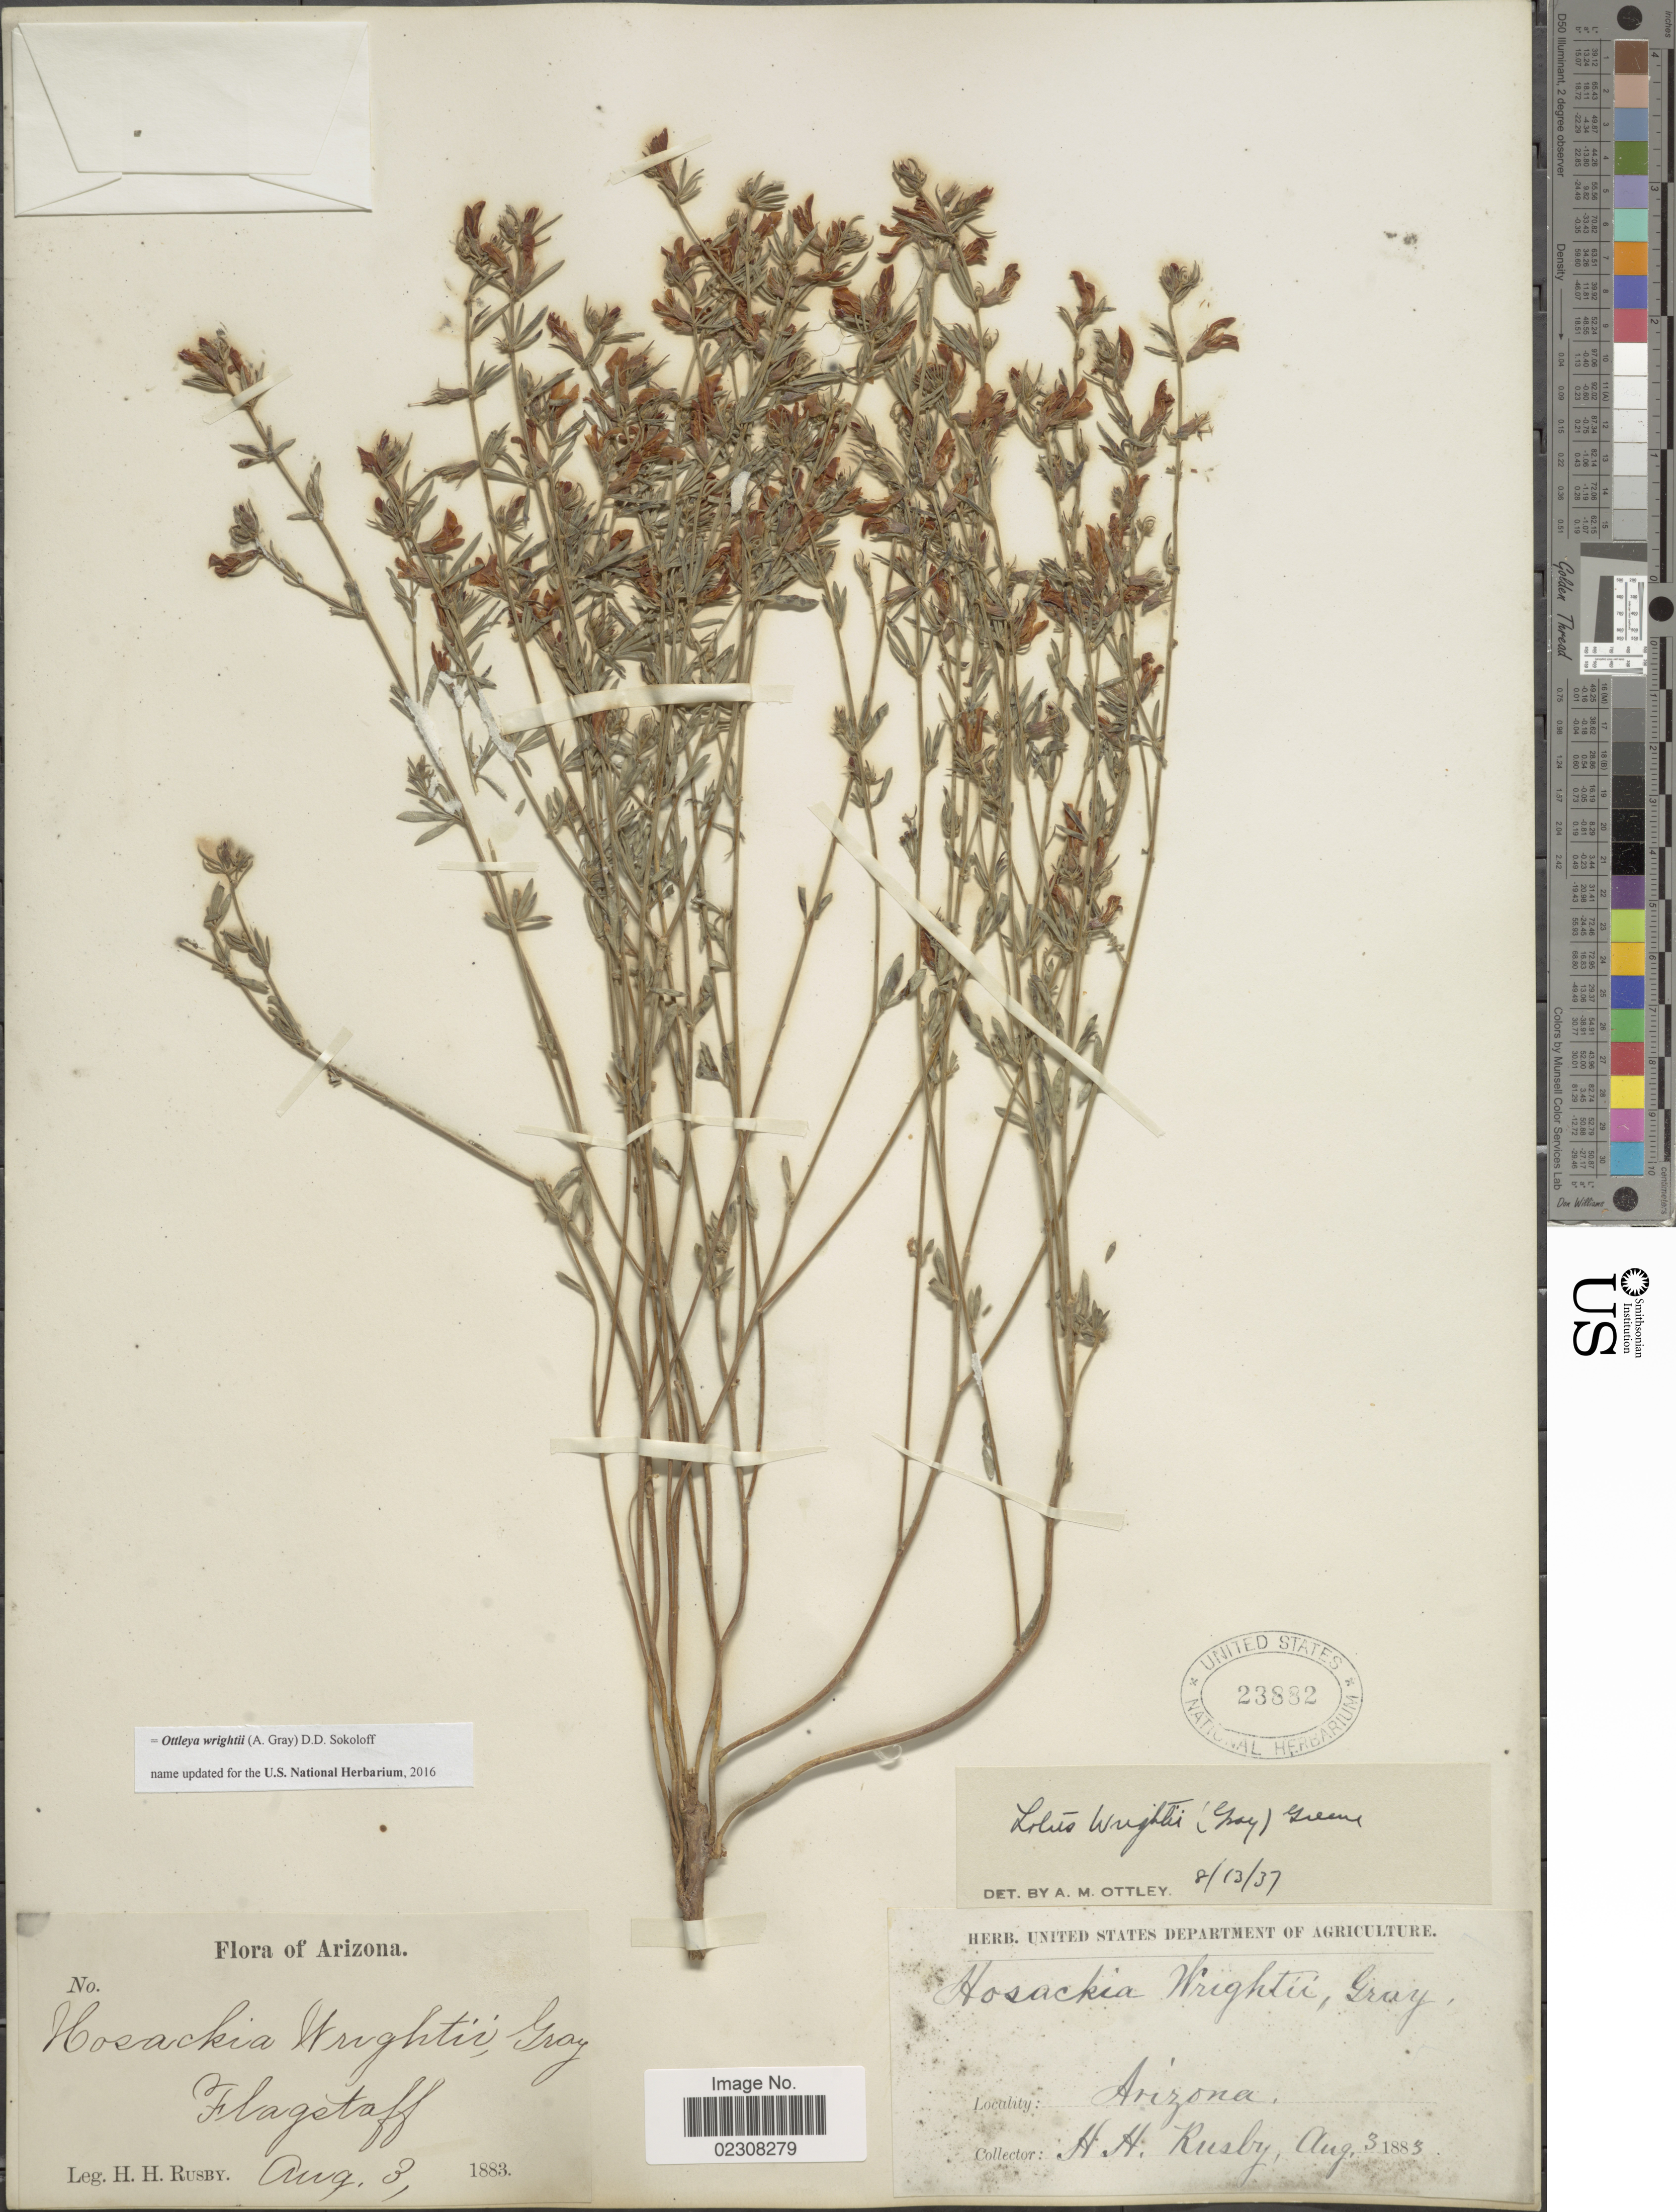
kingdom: Plantae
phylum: Tracheophyta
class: Magnoliopsida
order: Fabales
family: Fabaceae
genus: Ottleya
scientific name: Ottleya wrightii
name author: (A. Gray) D.D. Sokoloff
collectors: H. H. Rusby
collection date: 1883-08-03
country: United States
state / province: Arizona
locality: Flagstaff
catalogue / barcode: US 23882